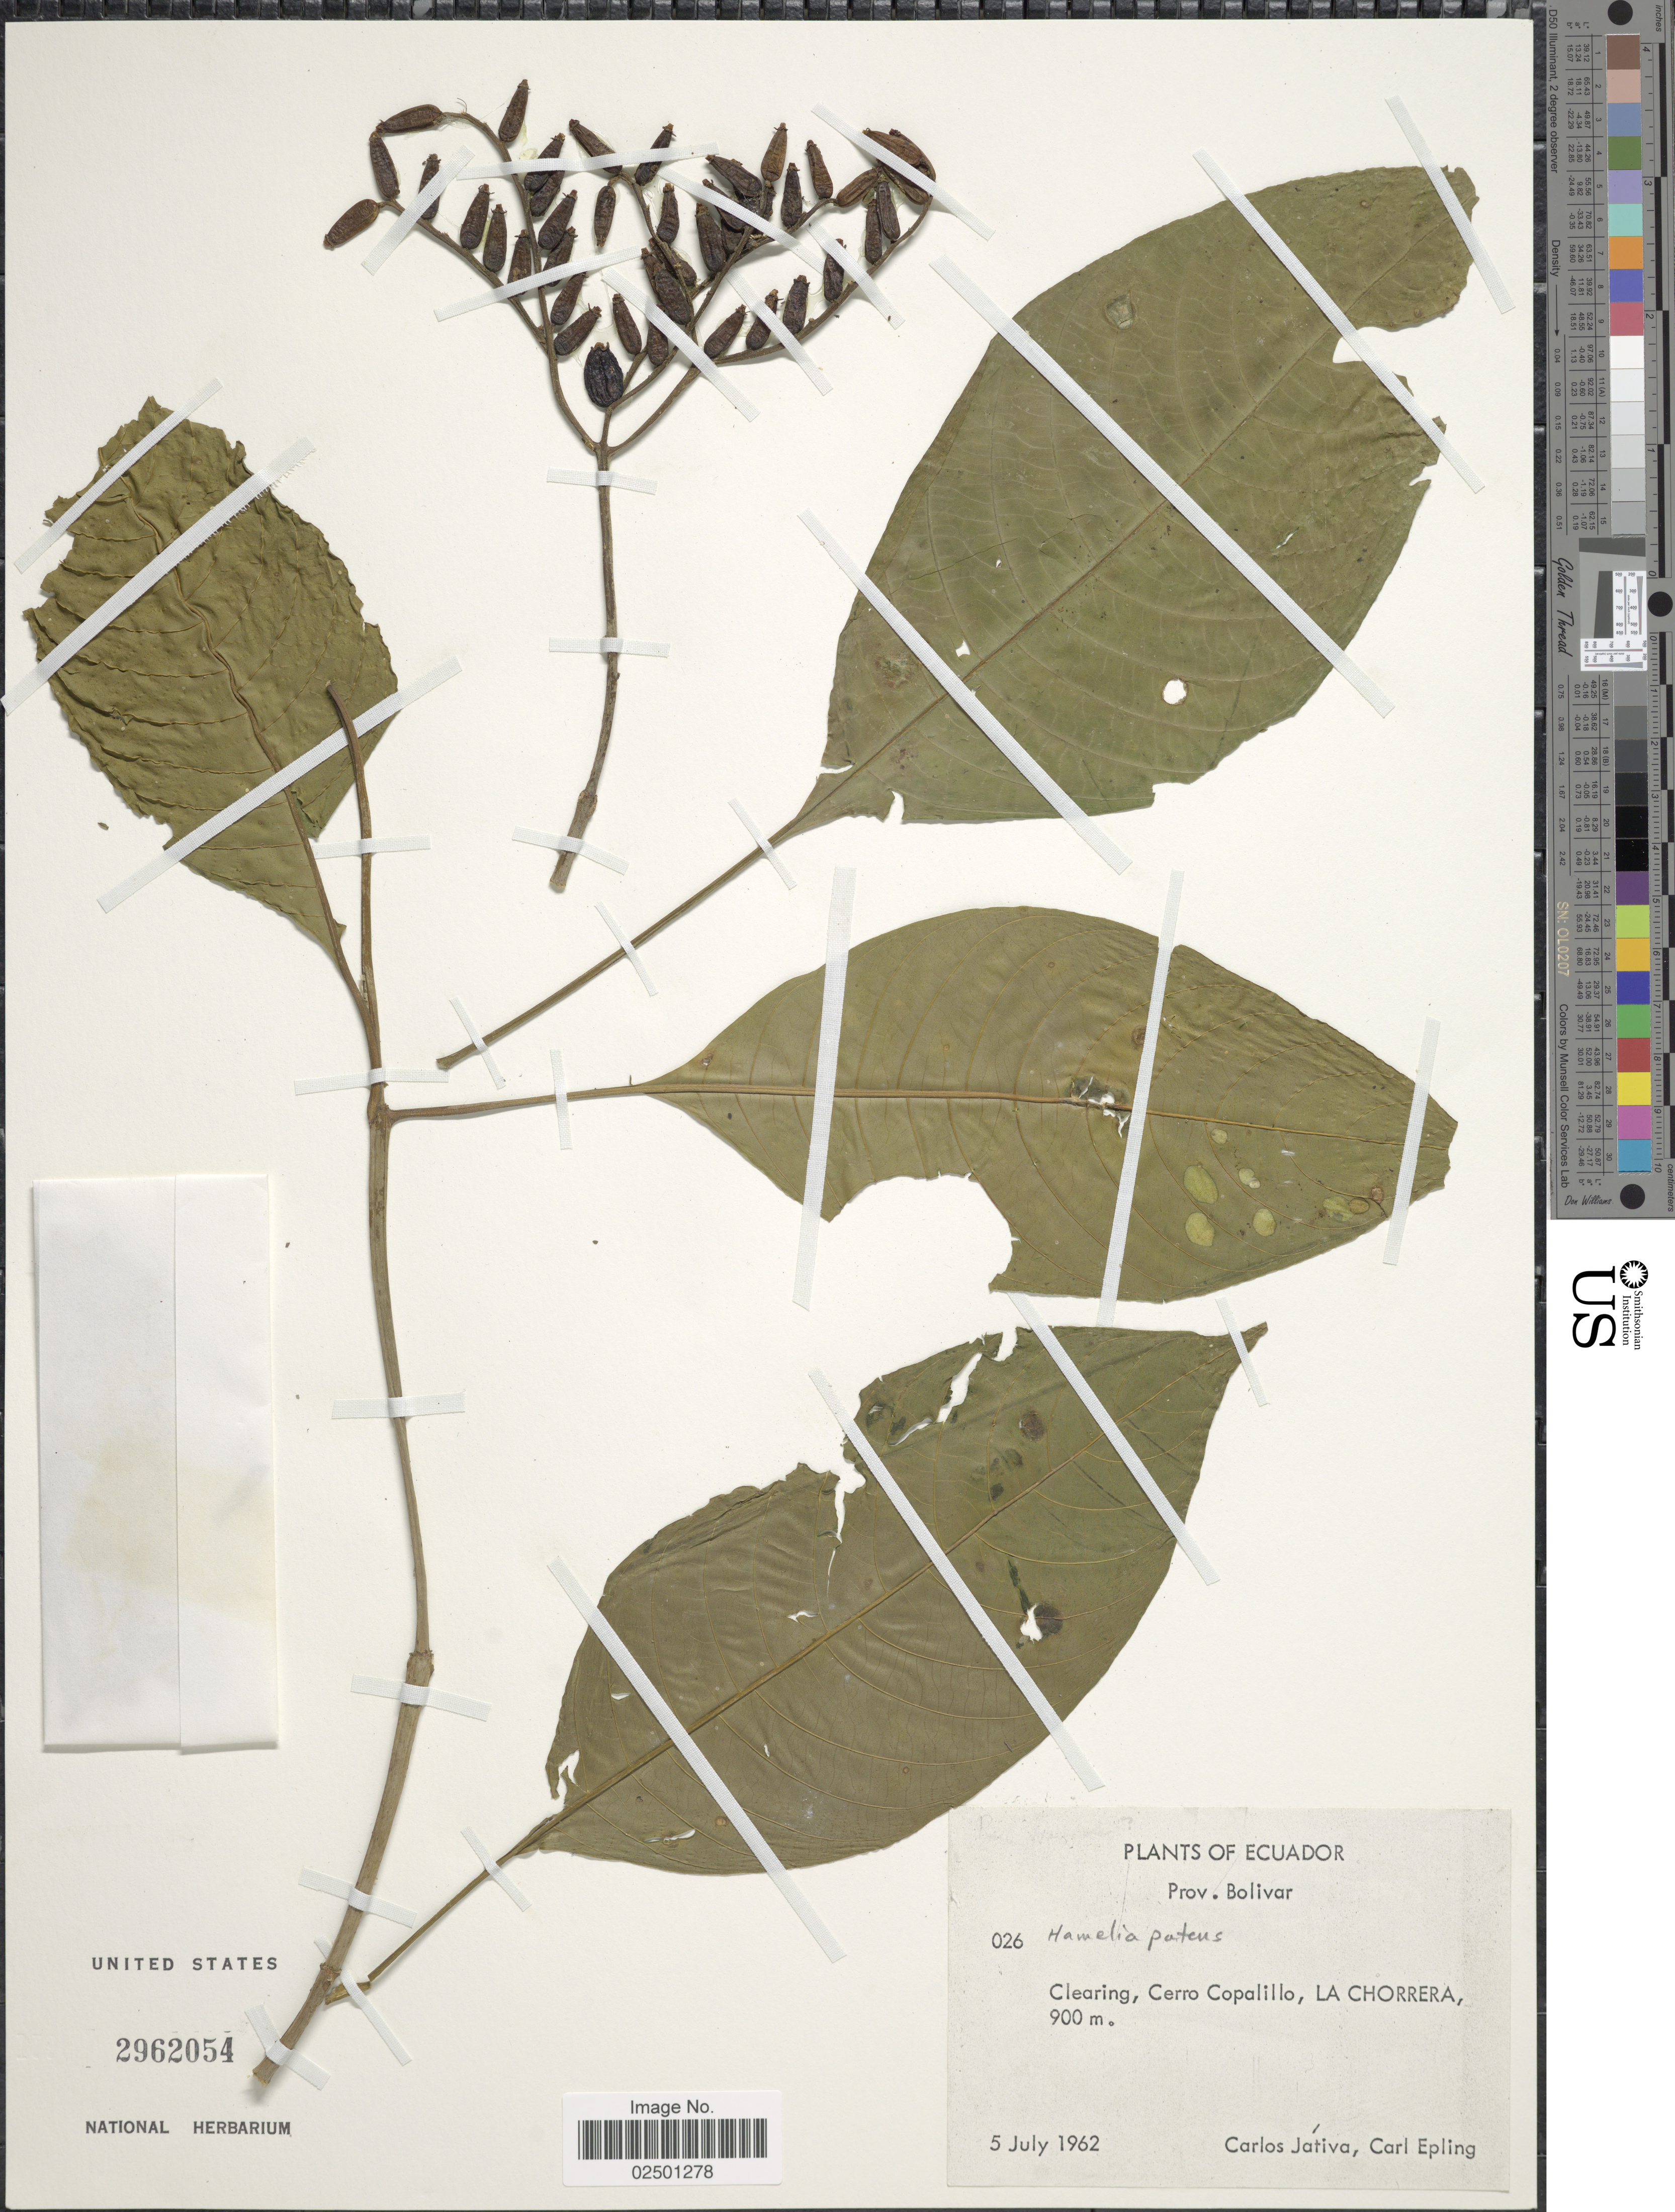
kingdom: Plantae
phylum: Tracheophyta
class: Magnoliopsida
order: Gentianales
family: Rubiaceae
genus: Hamelia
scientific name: Hamelia patens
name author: Jacq.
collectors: C. D. Játiva & C. C. Epling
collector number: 026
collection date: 1962-07-05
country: Ecuador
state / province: Bolívar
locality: Clearing, Cerro Copalillo, La Chorrera.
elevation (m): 900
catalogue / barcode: US 2962054